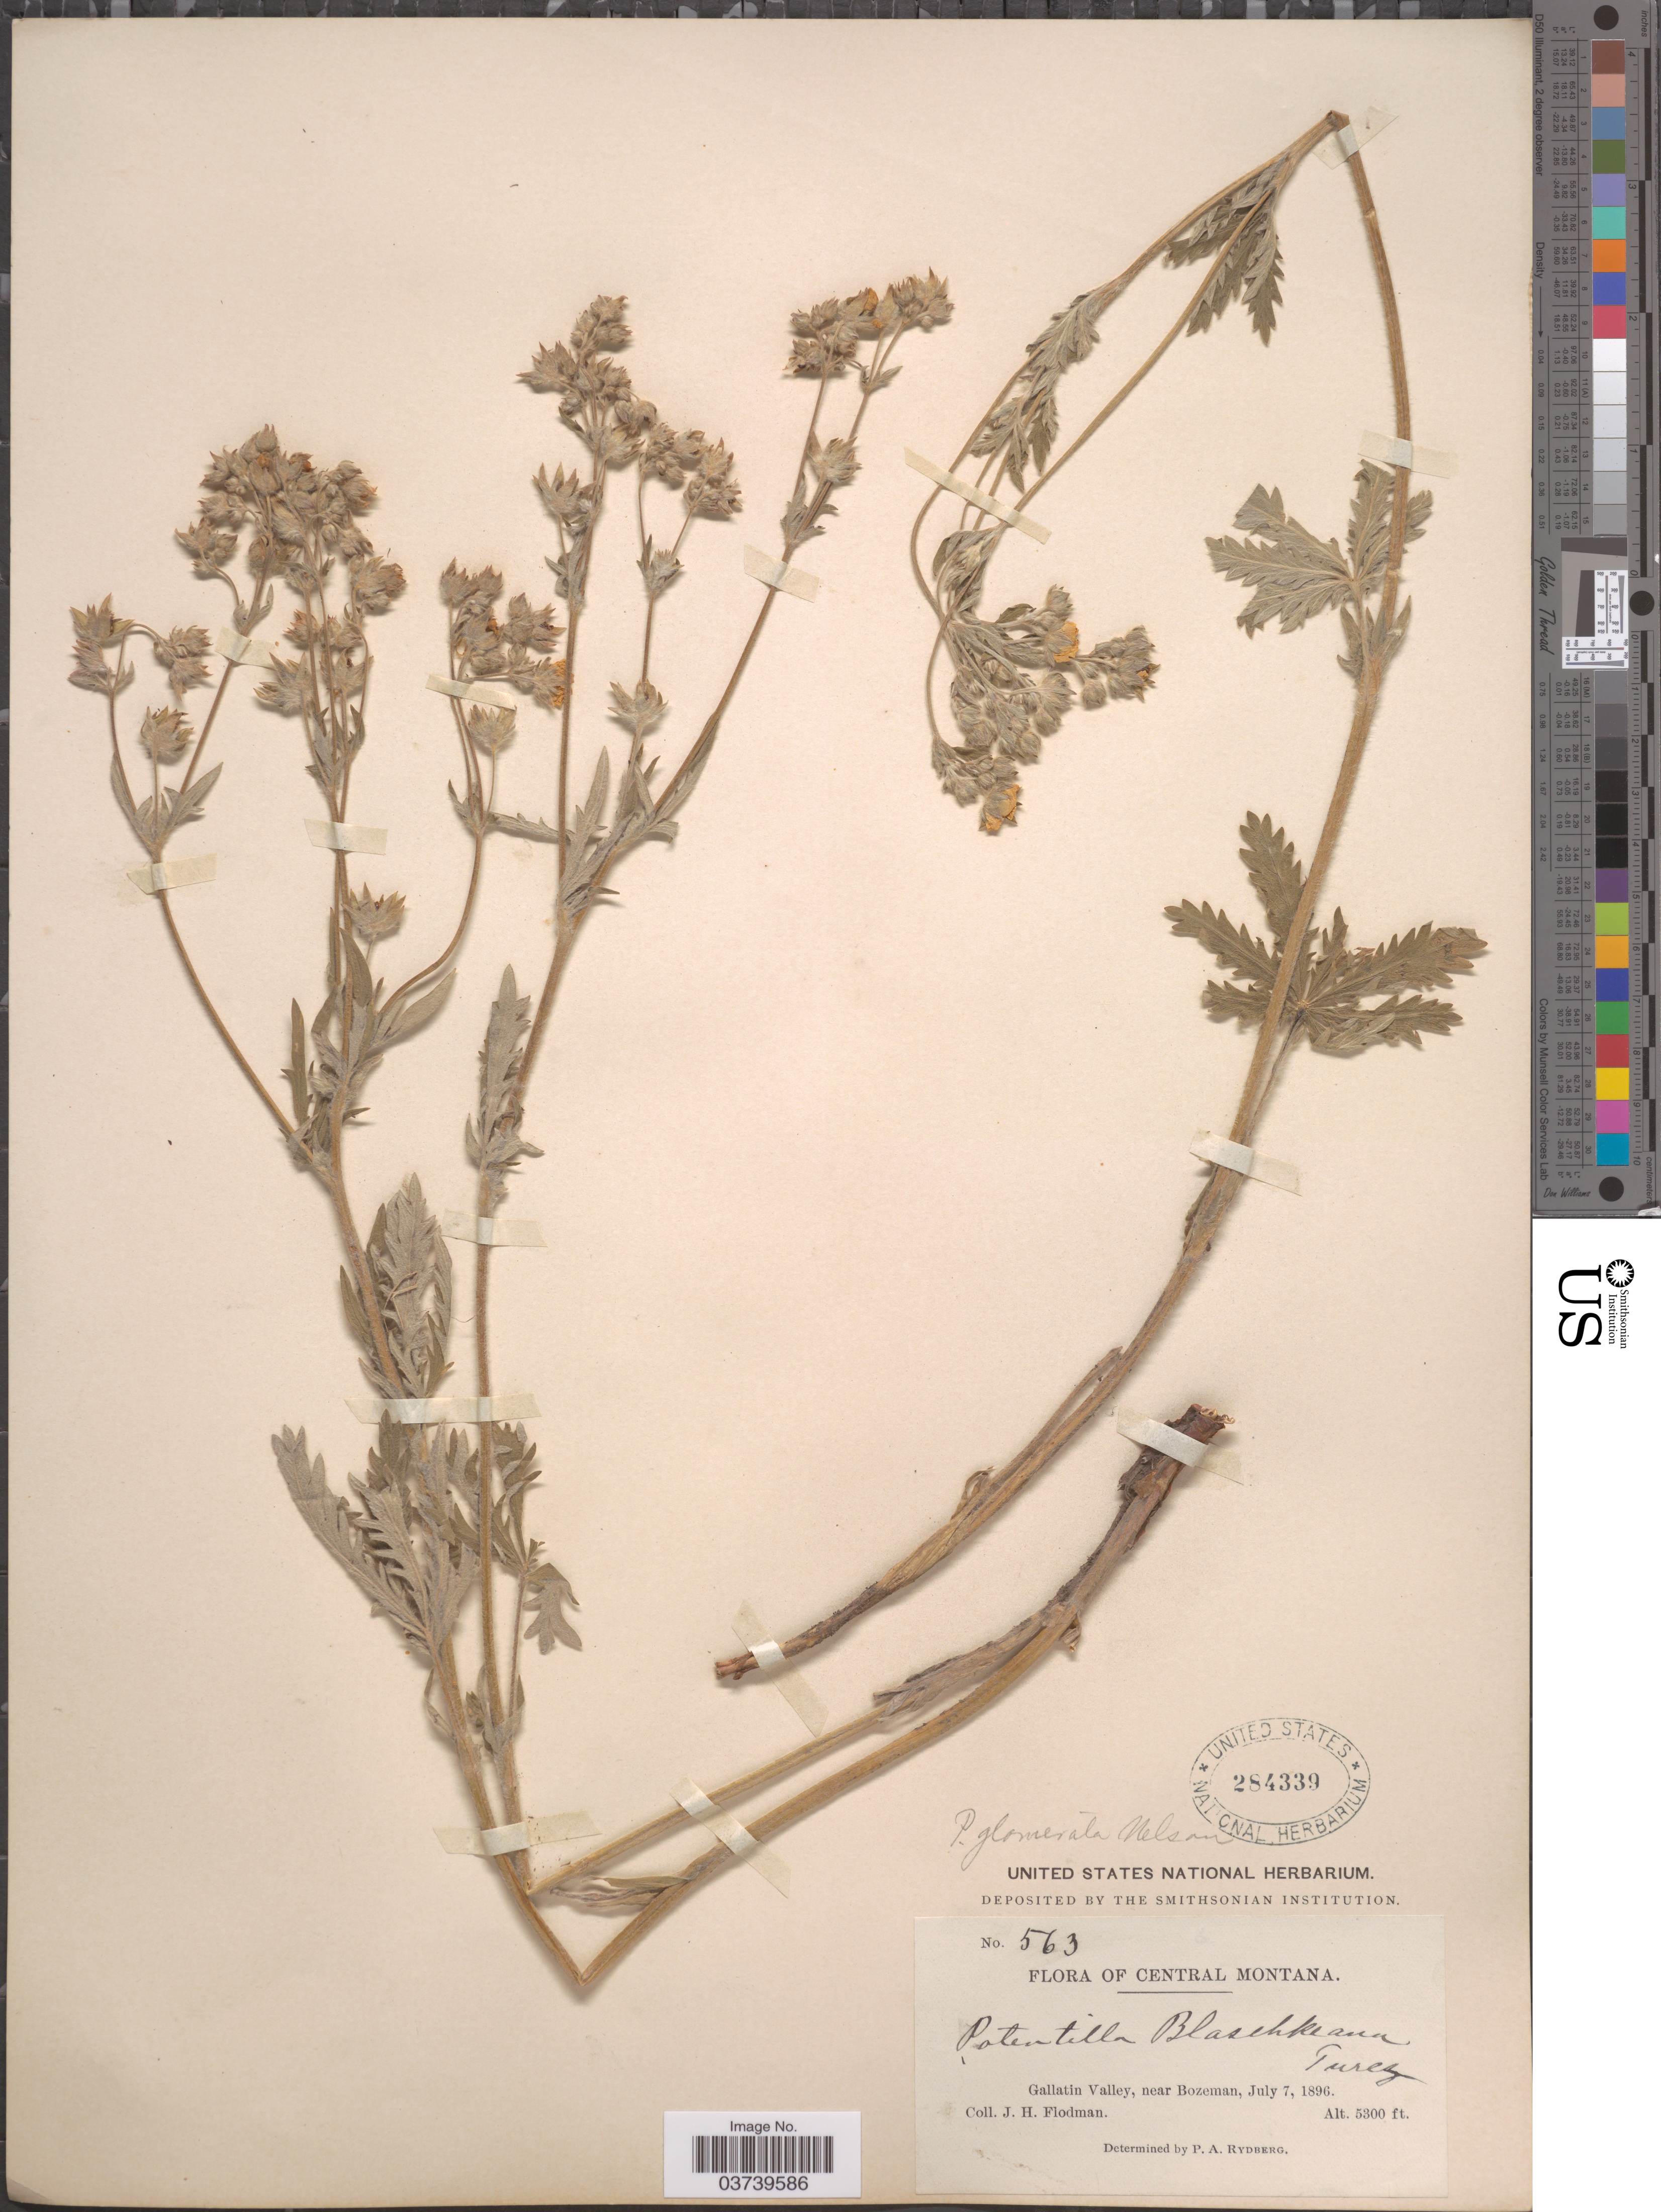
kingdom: Plantae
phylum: Tracheophyta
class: Magnoliopsida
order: Rosales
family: Rosaceae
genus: Potentilla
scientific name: Potentilla gracilis var. fastigiata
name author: (Nutt.) S. Watson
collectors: J. Flodman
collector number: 563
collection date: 1896-07-07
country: United States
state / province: Montana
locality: Central Montana. Gallatin Valley, near Bozeman.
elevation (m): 1615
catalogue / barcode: US 284339